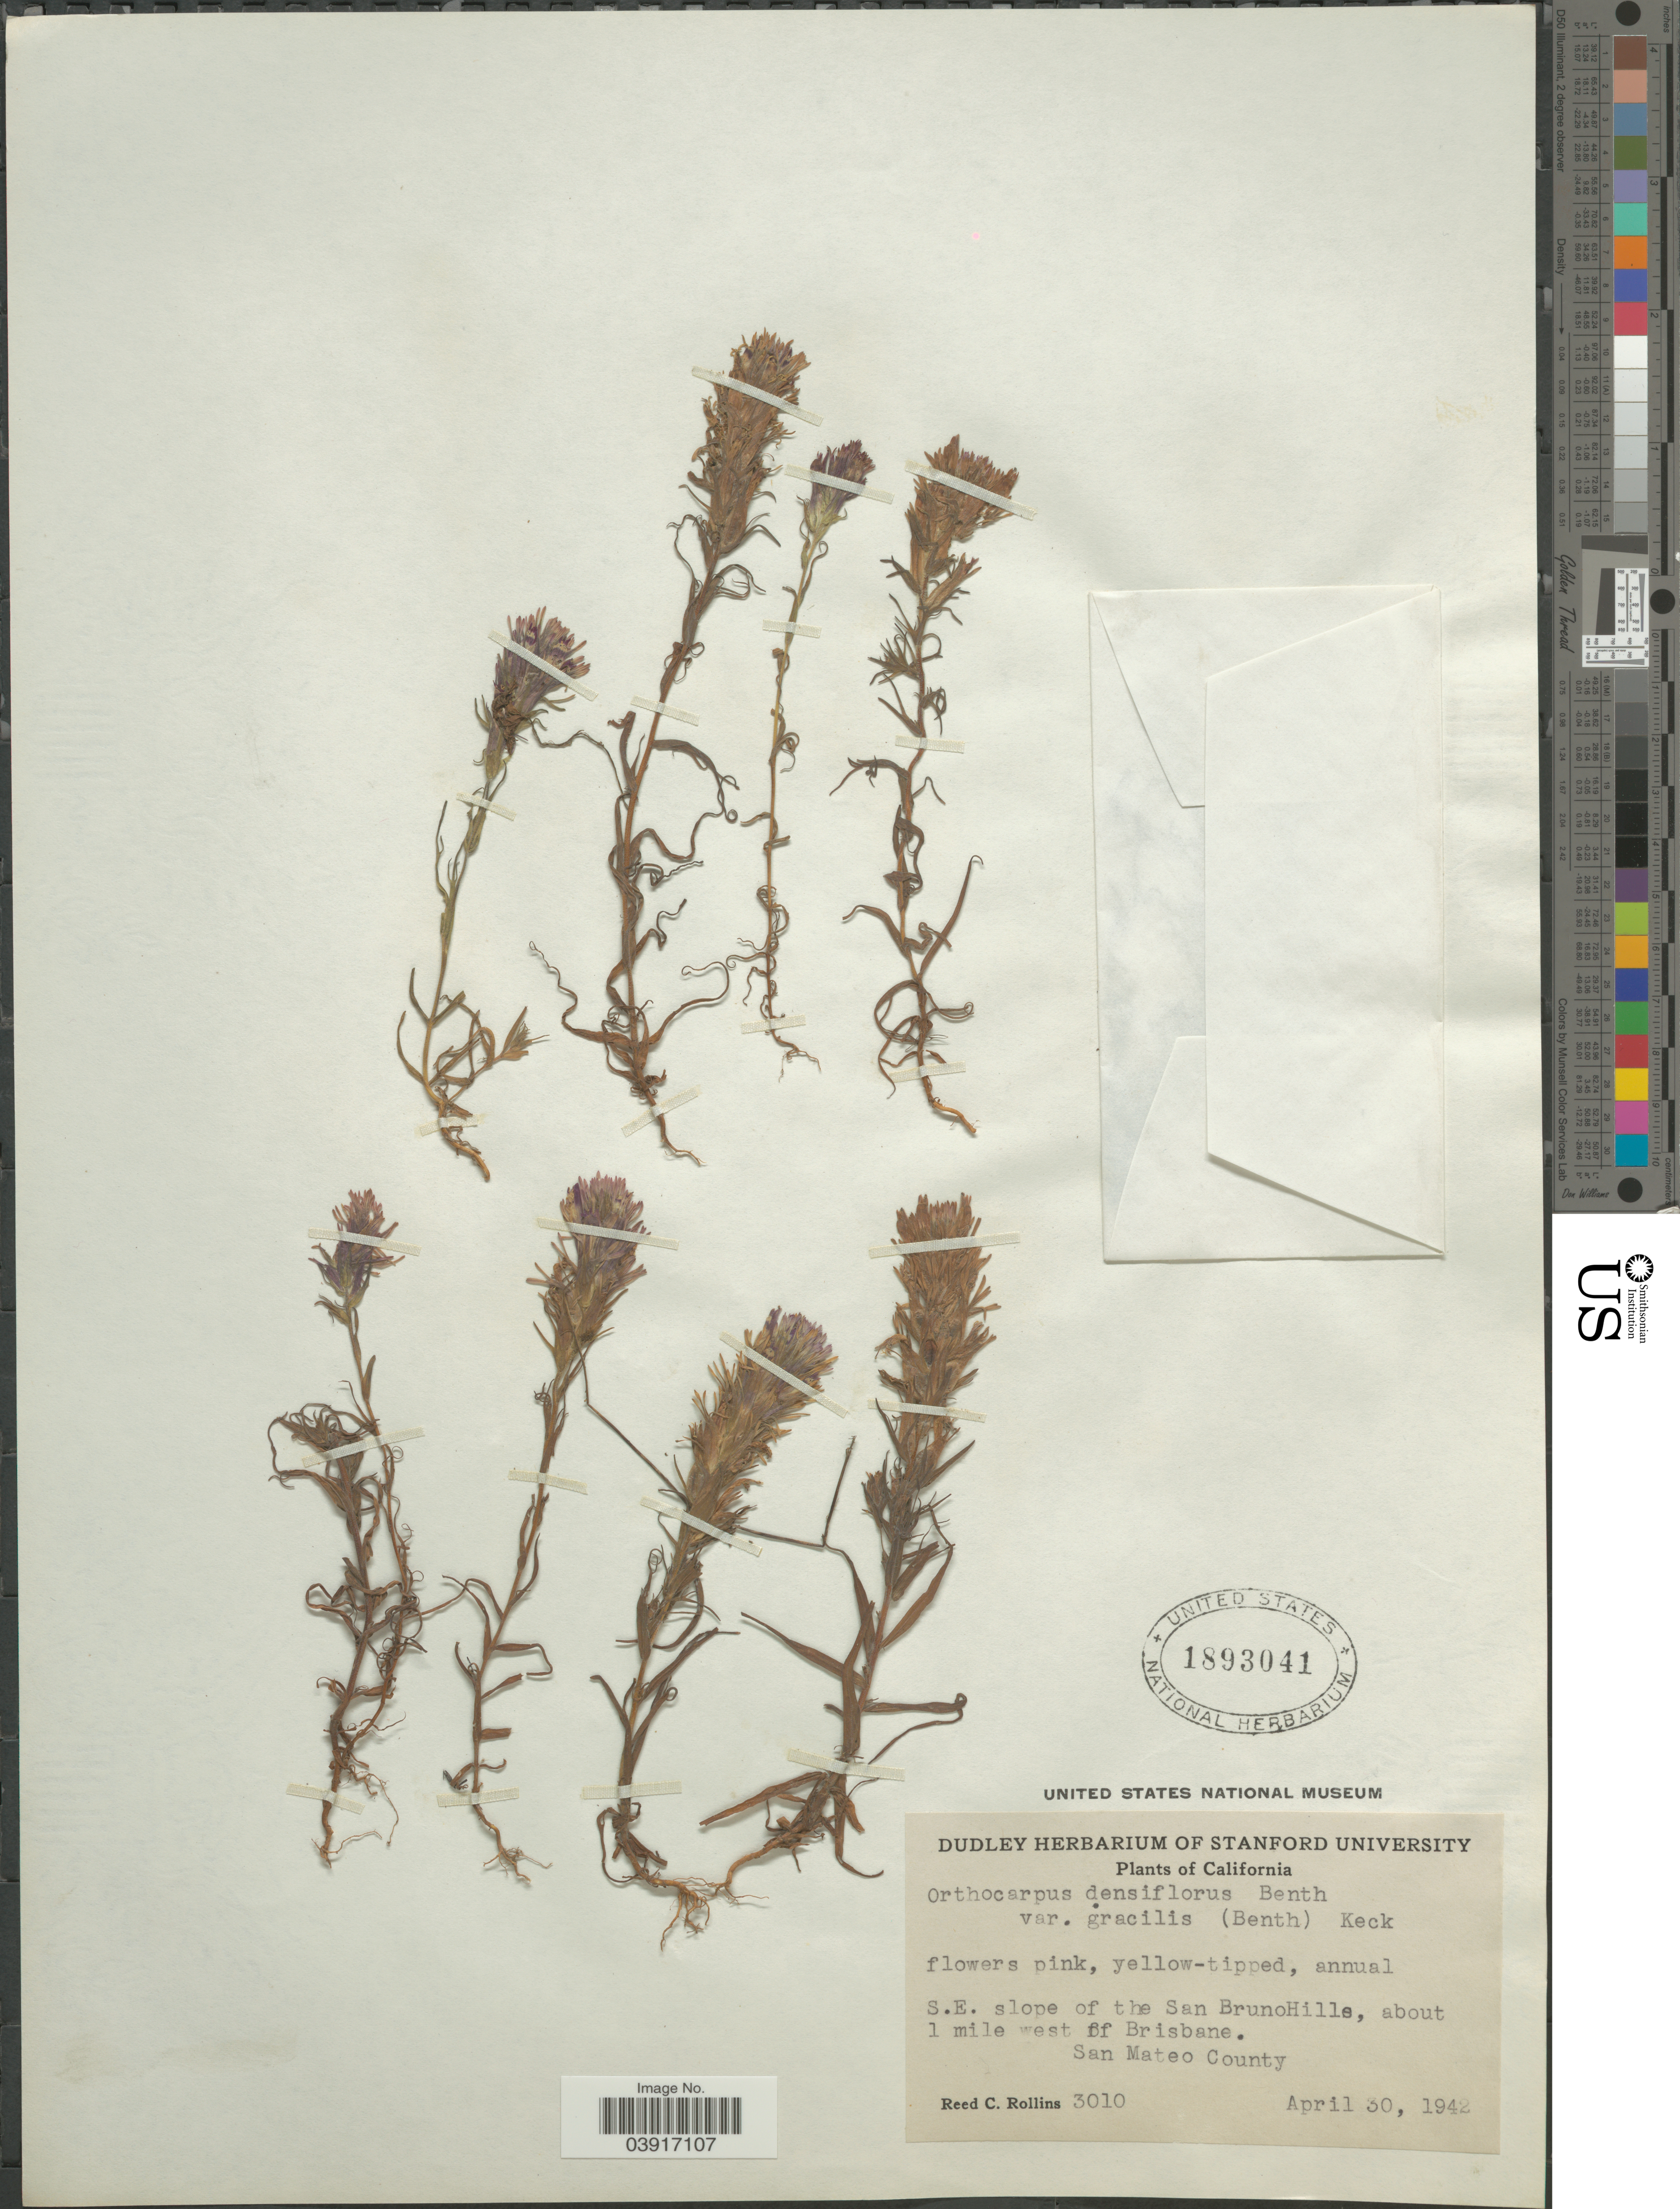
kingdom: Plantae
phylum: Tracheophyta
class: Magnoliopsida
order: Lamiales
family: Orobanchaceae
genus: Orthocarpus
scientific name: Orthocarpus densiflorus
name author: Benth.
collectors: R. C. Rollins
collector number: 3010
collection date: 1942-04-30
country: United States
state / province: California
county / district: San Mateo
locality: S.E. slope of the San Bruno Hills, about 1 mile west of Brisbane. San Mateo County.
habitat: southeast slope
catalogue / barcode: US 1893041